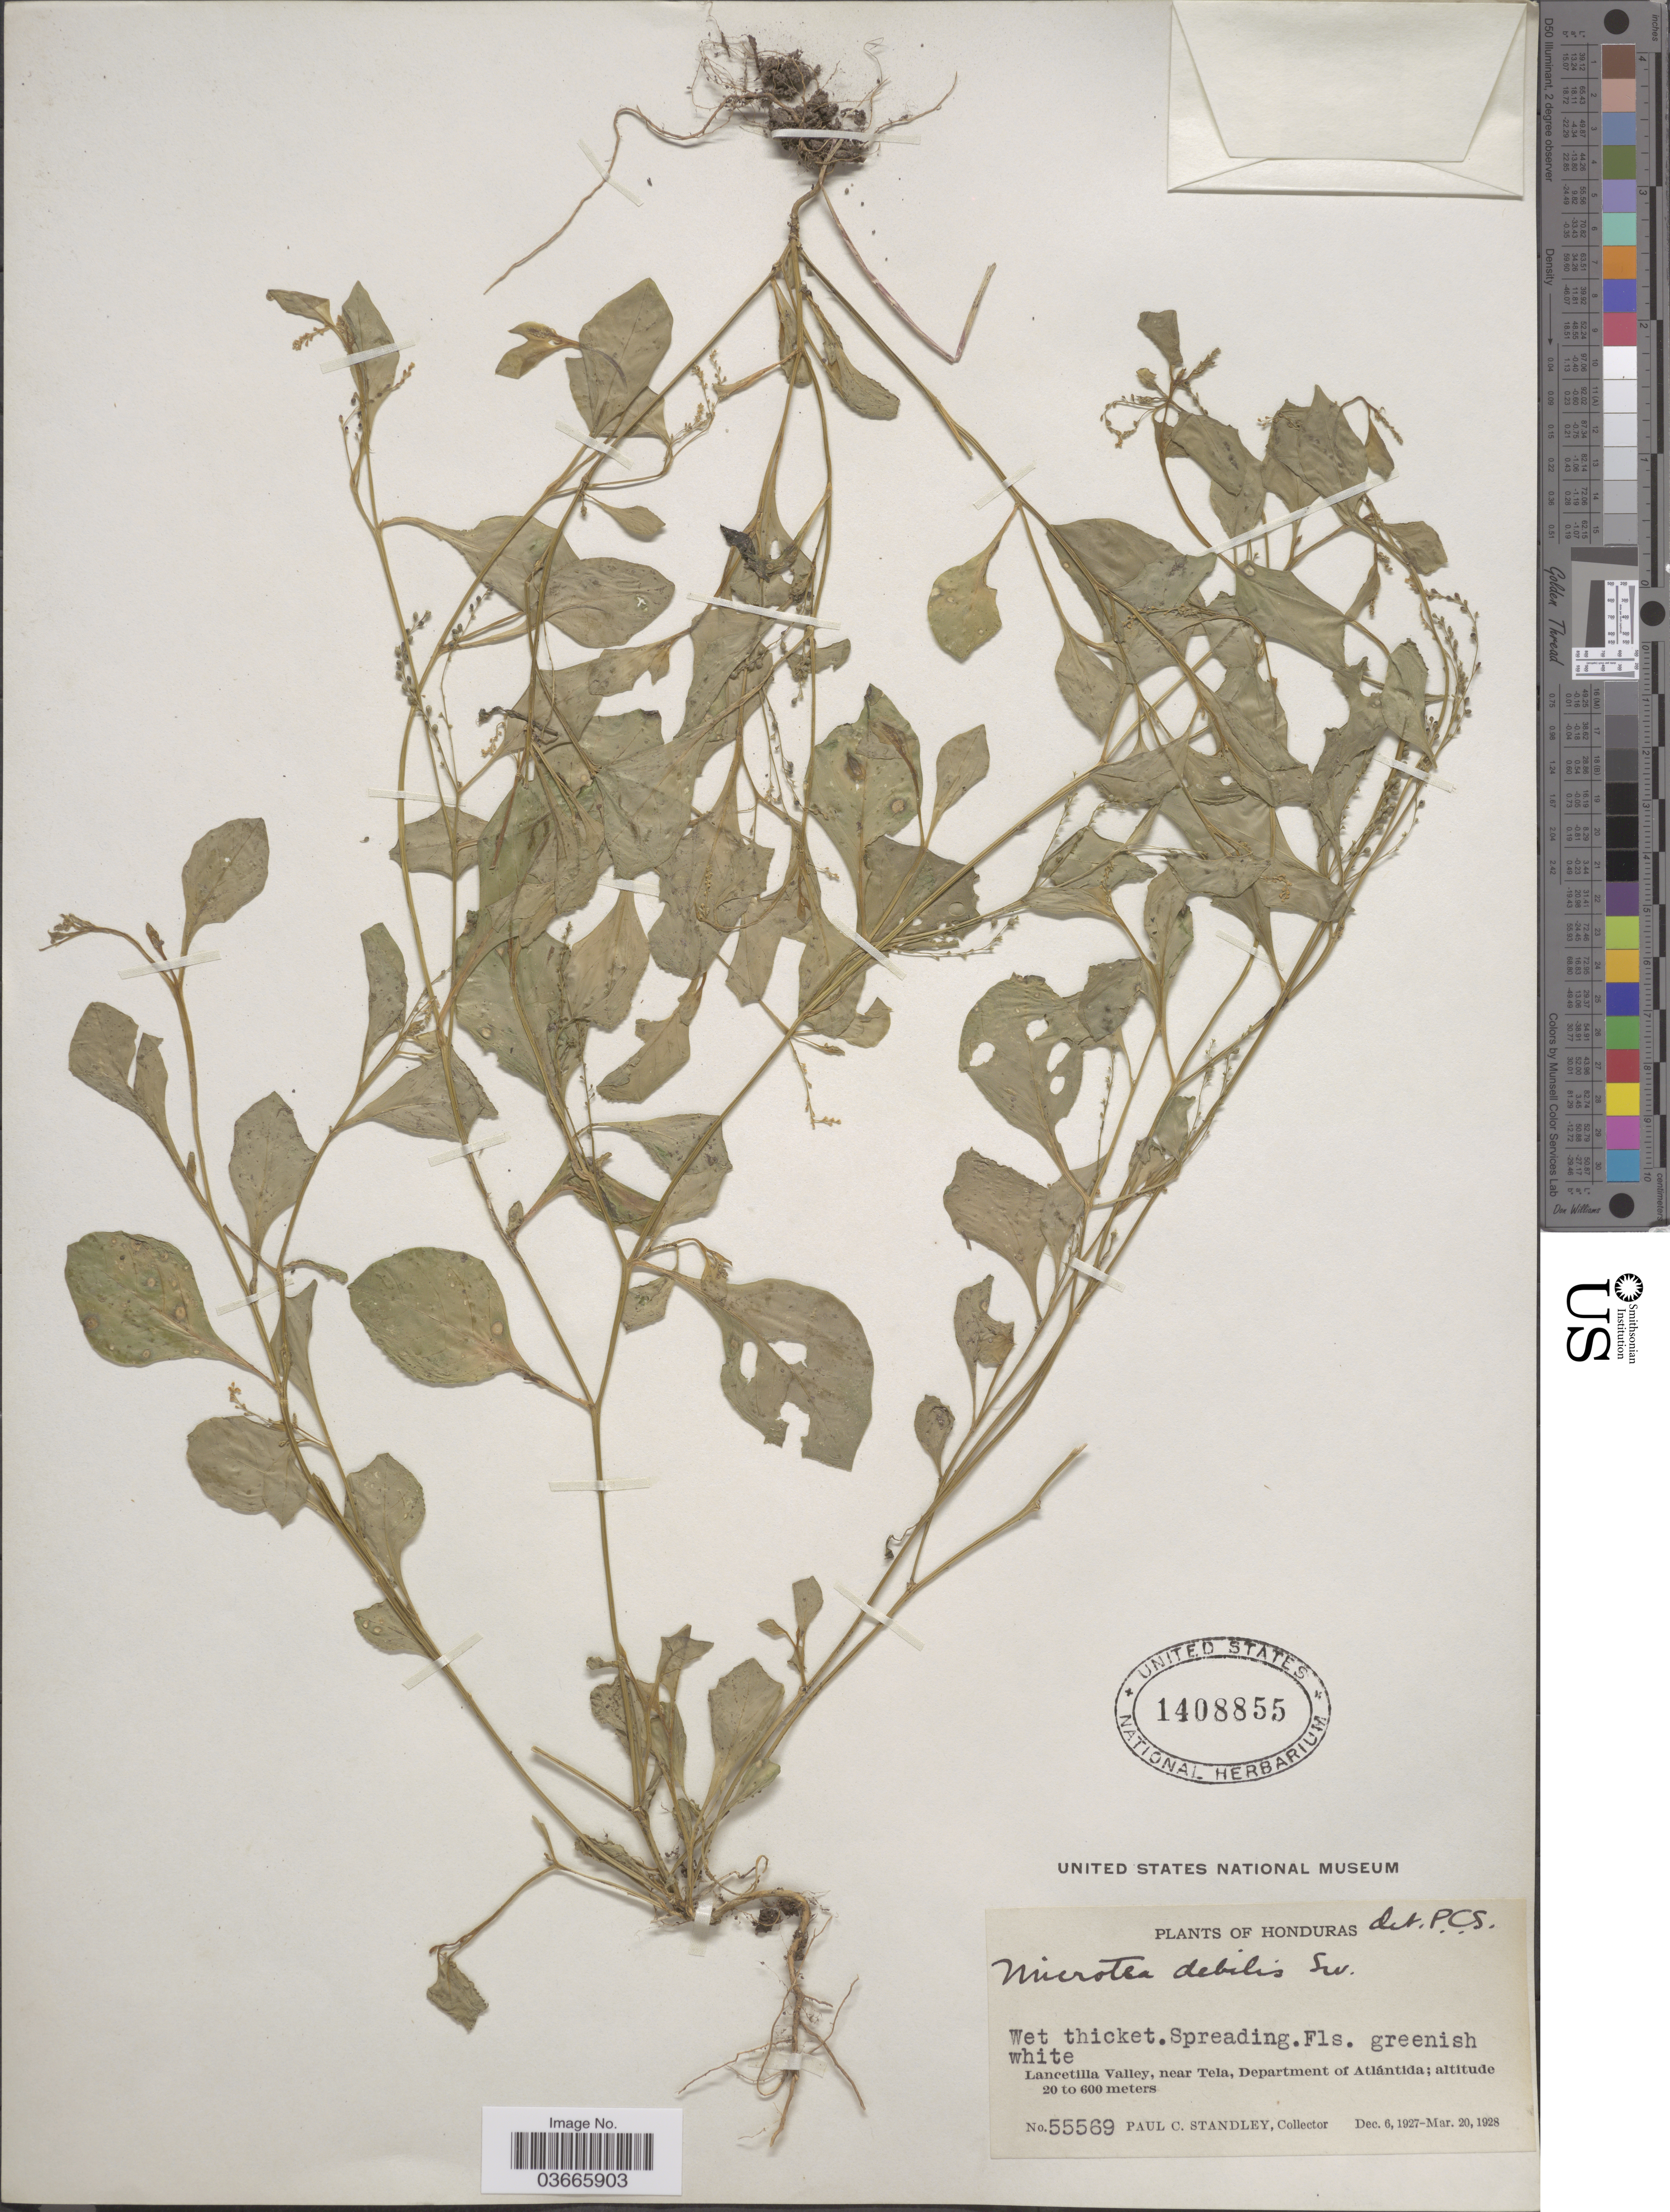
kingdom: Plantae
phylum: Tracheophyta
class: Magnoliopsida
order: Caryophyllales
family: Microteaceae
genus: Microtea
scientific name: Microtea debilis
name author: Sw.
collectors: P. C. Standley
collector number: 55569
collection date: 1927-12-06/1928-03-20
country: Honduras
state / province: Atlántida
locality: Lancetilla Valley, near Tela, Department of Atlántida.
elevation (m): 20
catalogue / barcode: US 1408855